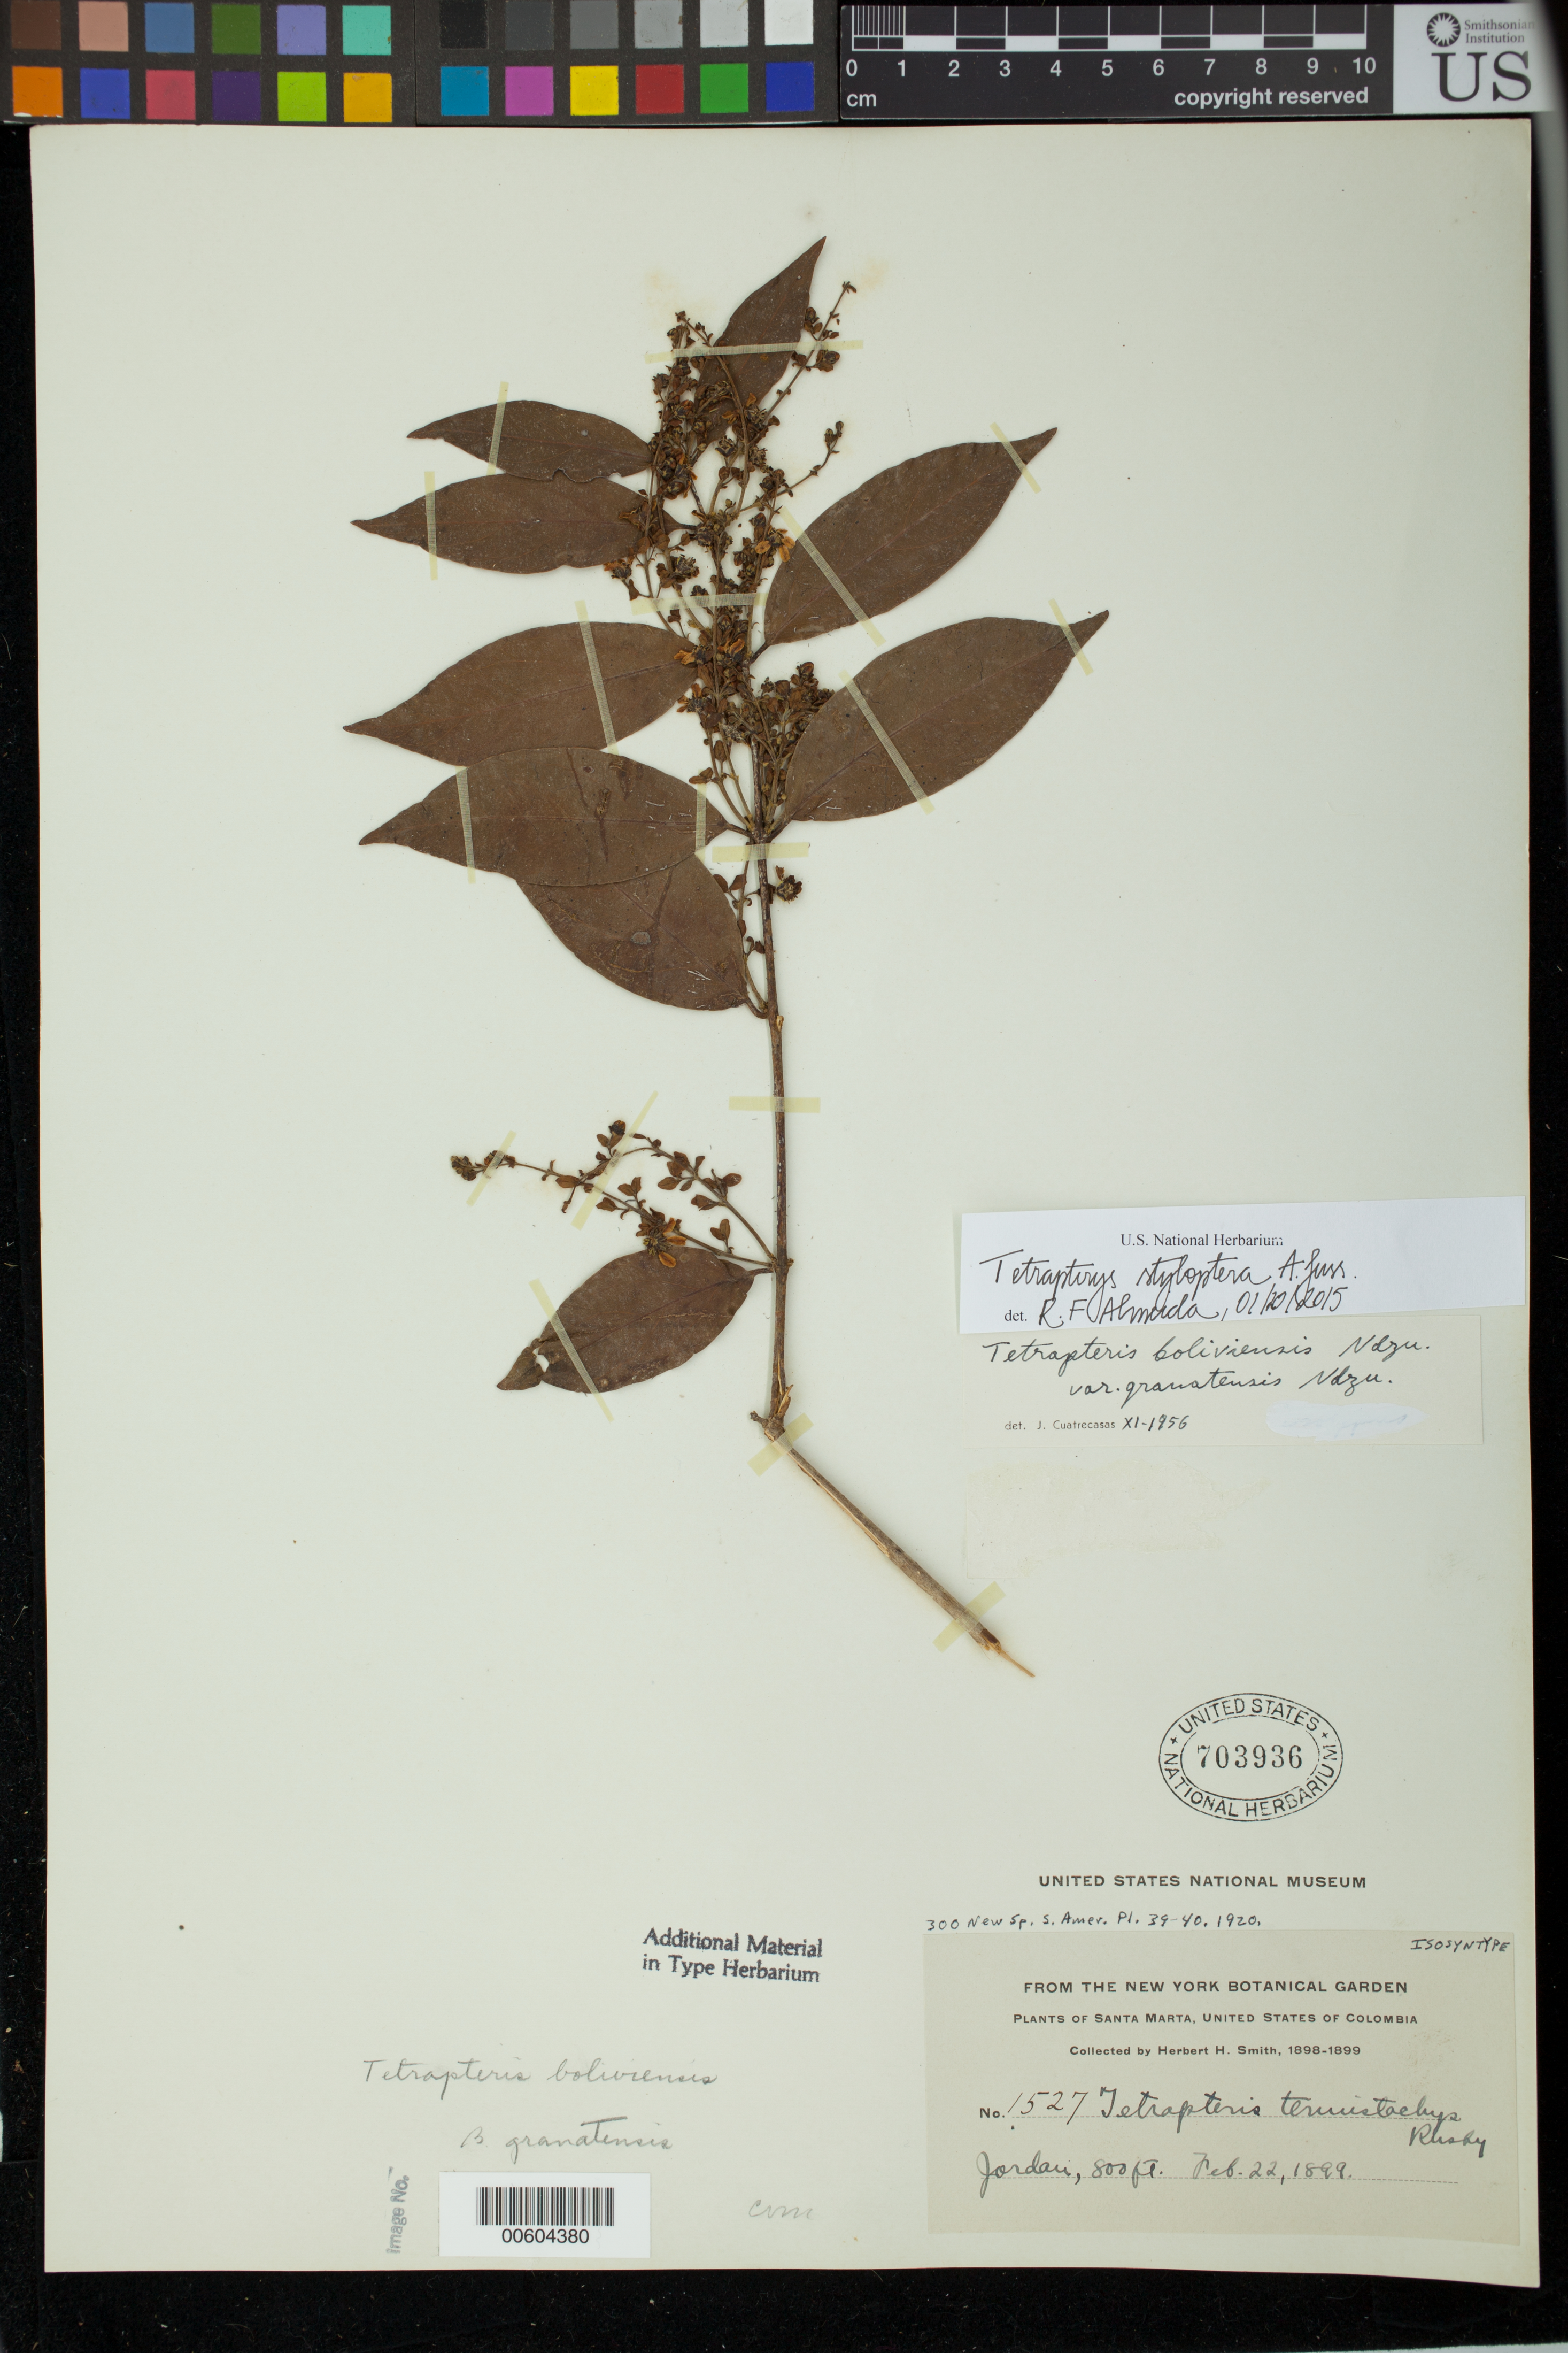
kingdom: Plantae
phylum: Tracheophyta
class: Magnoliopsida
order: Malpighiales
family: Malpighiaceae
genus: Tetrapterys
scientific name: Tetrapterys tenuistachys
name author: Rusby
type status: Isosyntype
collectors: Herbert H. Smith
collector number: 1527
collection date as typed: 22 Feb 1899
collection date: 1899-02-22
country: Colombia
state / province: Magdalena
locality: Santa Marta. Jordan.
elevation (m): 244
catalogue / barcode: US 703936